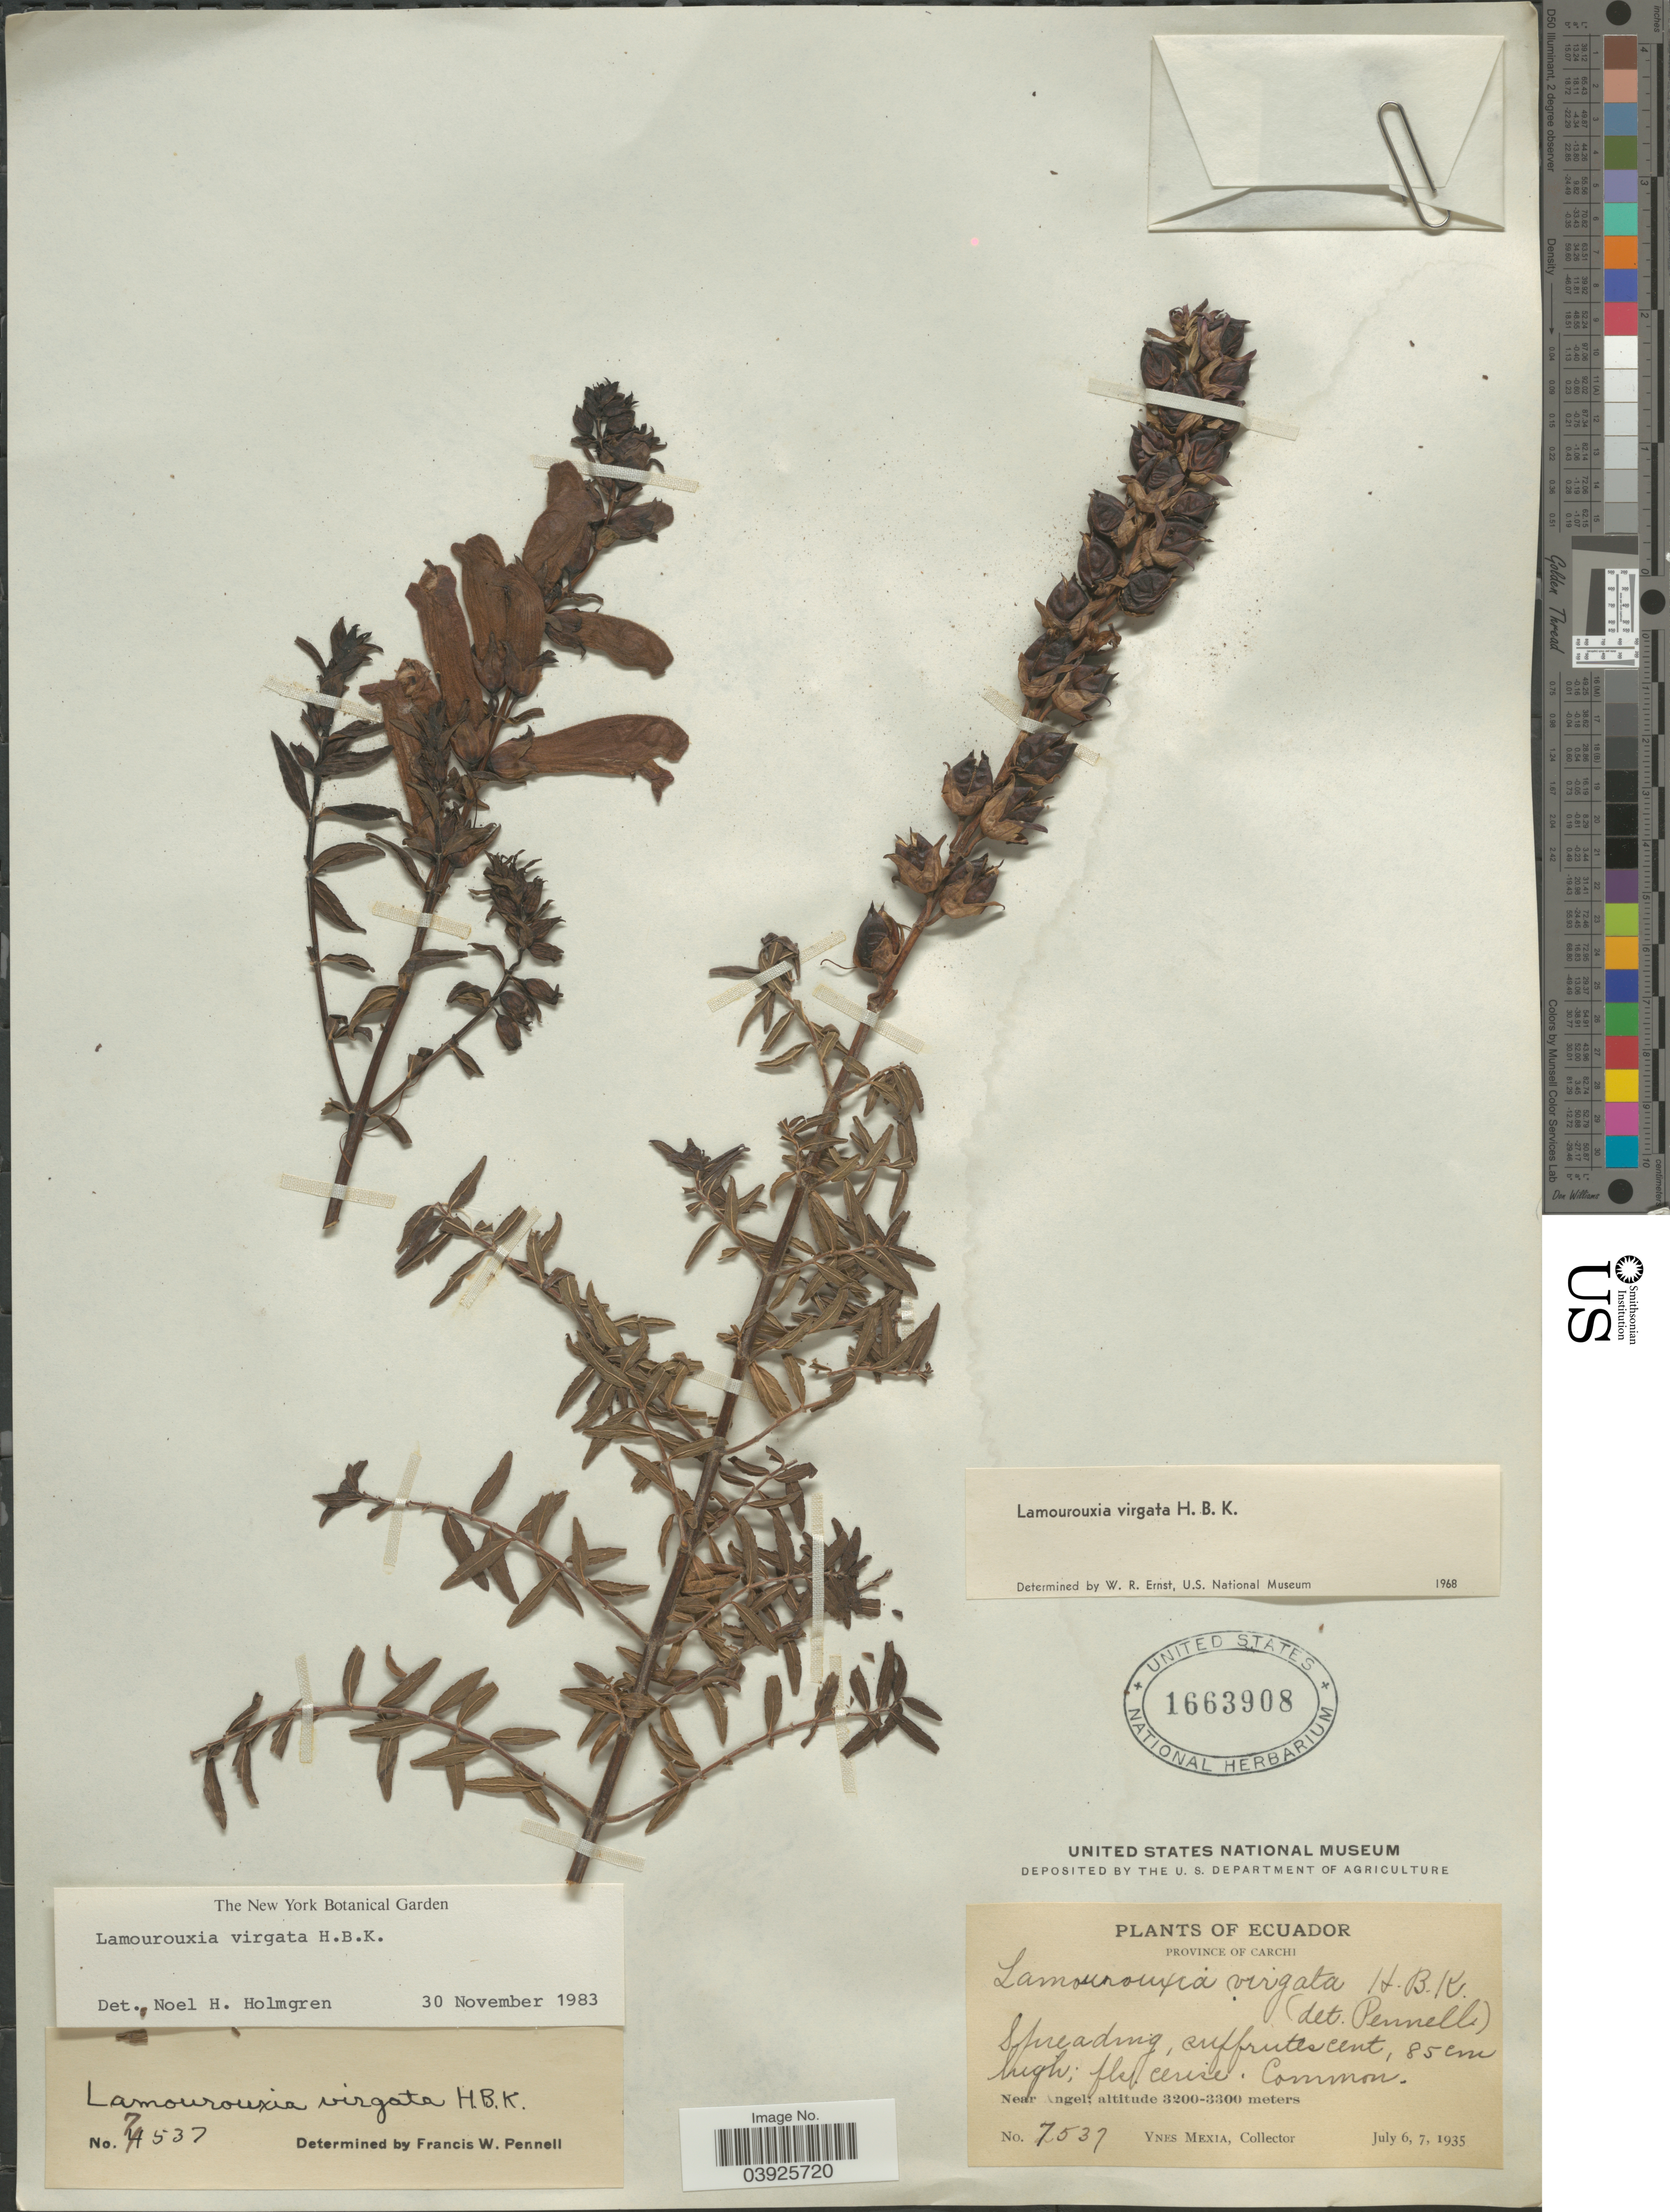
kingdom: Plantae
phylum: Tracheophyta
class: Magnoliopsida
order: Lamiales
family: Orobanchaceae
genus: Lamourouxia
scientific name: Lamourouxia virgata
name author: Kunth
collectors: Y. Mexia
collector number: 7537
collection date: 1935-07-06/1935-07-07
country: Ecuador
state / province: Carchi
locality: Near Angel.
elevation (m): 3200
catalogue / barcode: US 1663908